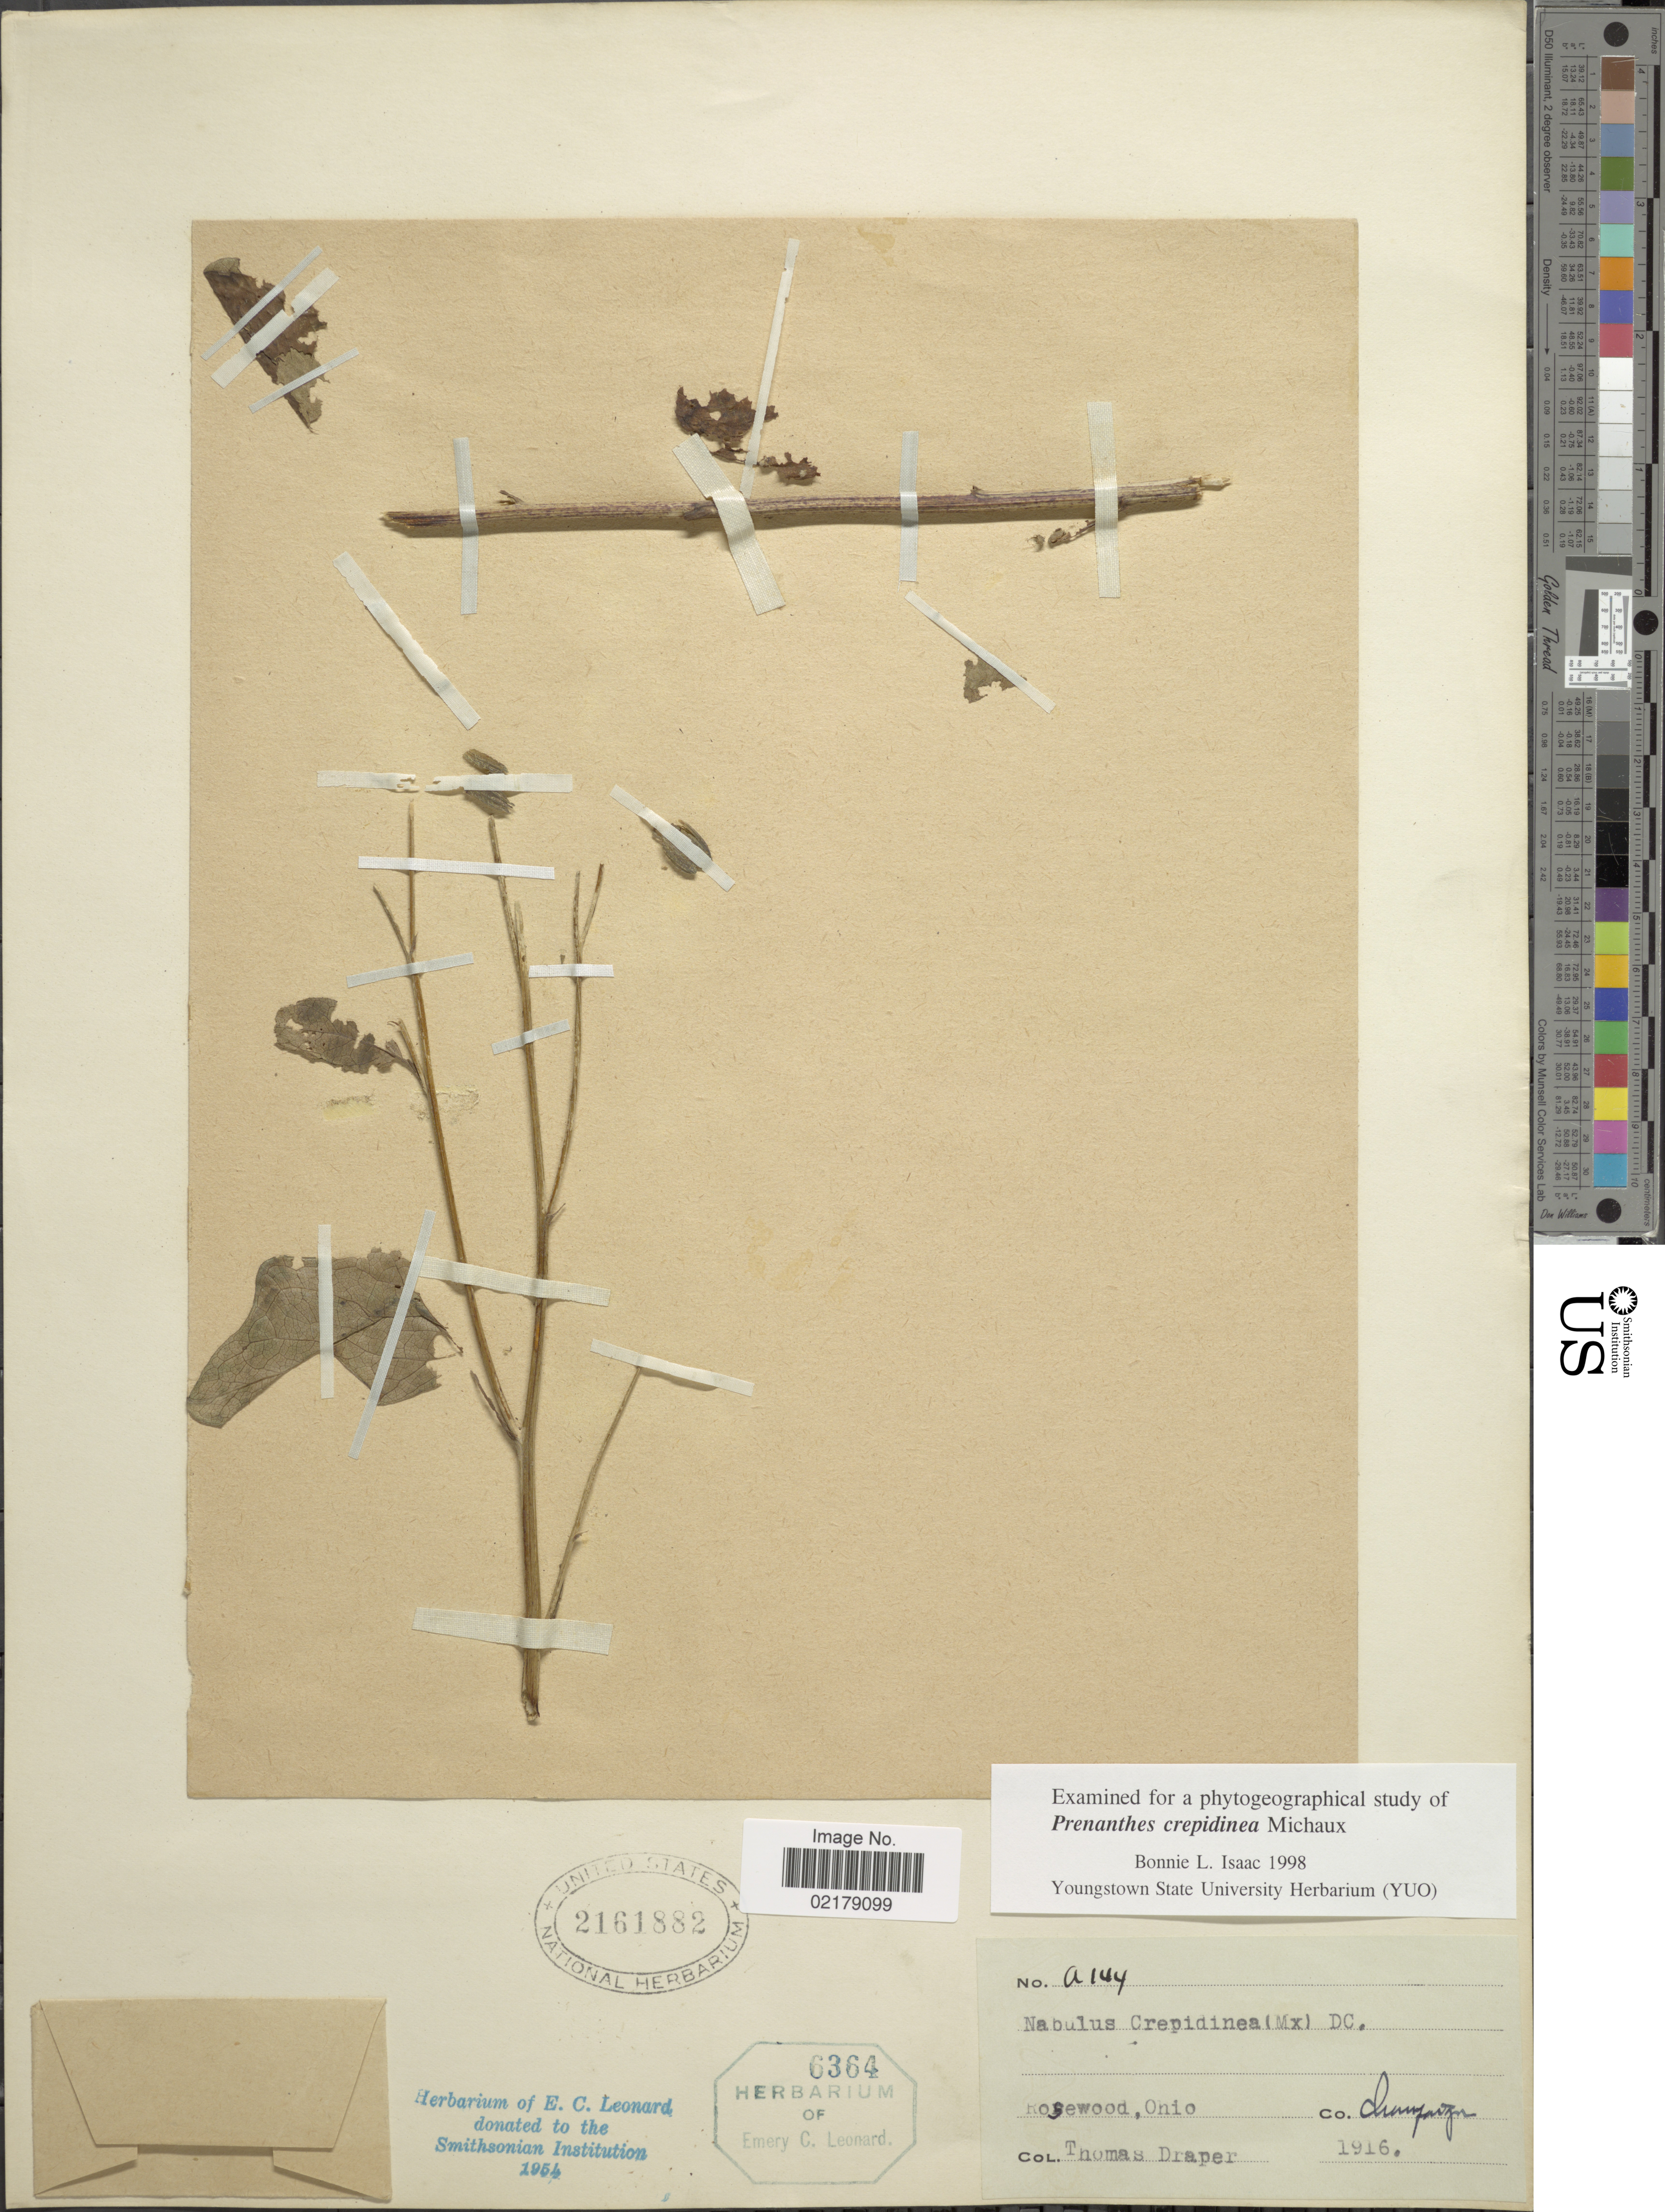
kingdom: Plantae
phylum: Tracheophyta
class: Magnoliopsida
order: Asterales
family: Asteraceae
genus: Prenanthes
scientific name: Prenanthes crepidinea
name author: Michx.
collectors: T. Draper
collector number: a144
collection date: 1916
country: United States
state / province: Ohio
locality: Rosewood, Co Champaig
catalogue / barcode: US 2161882